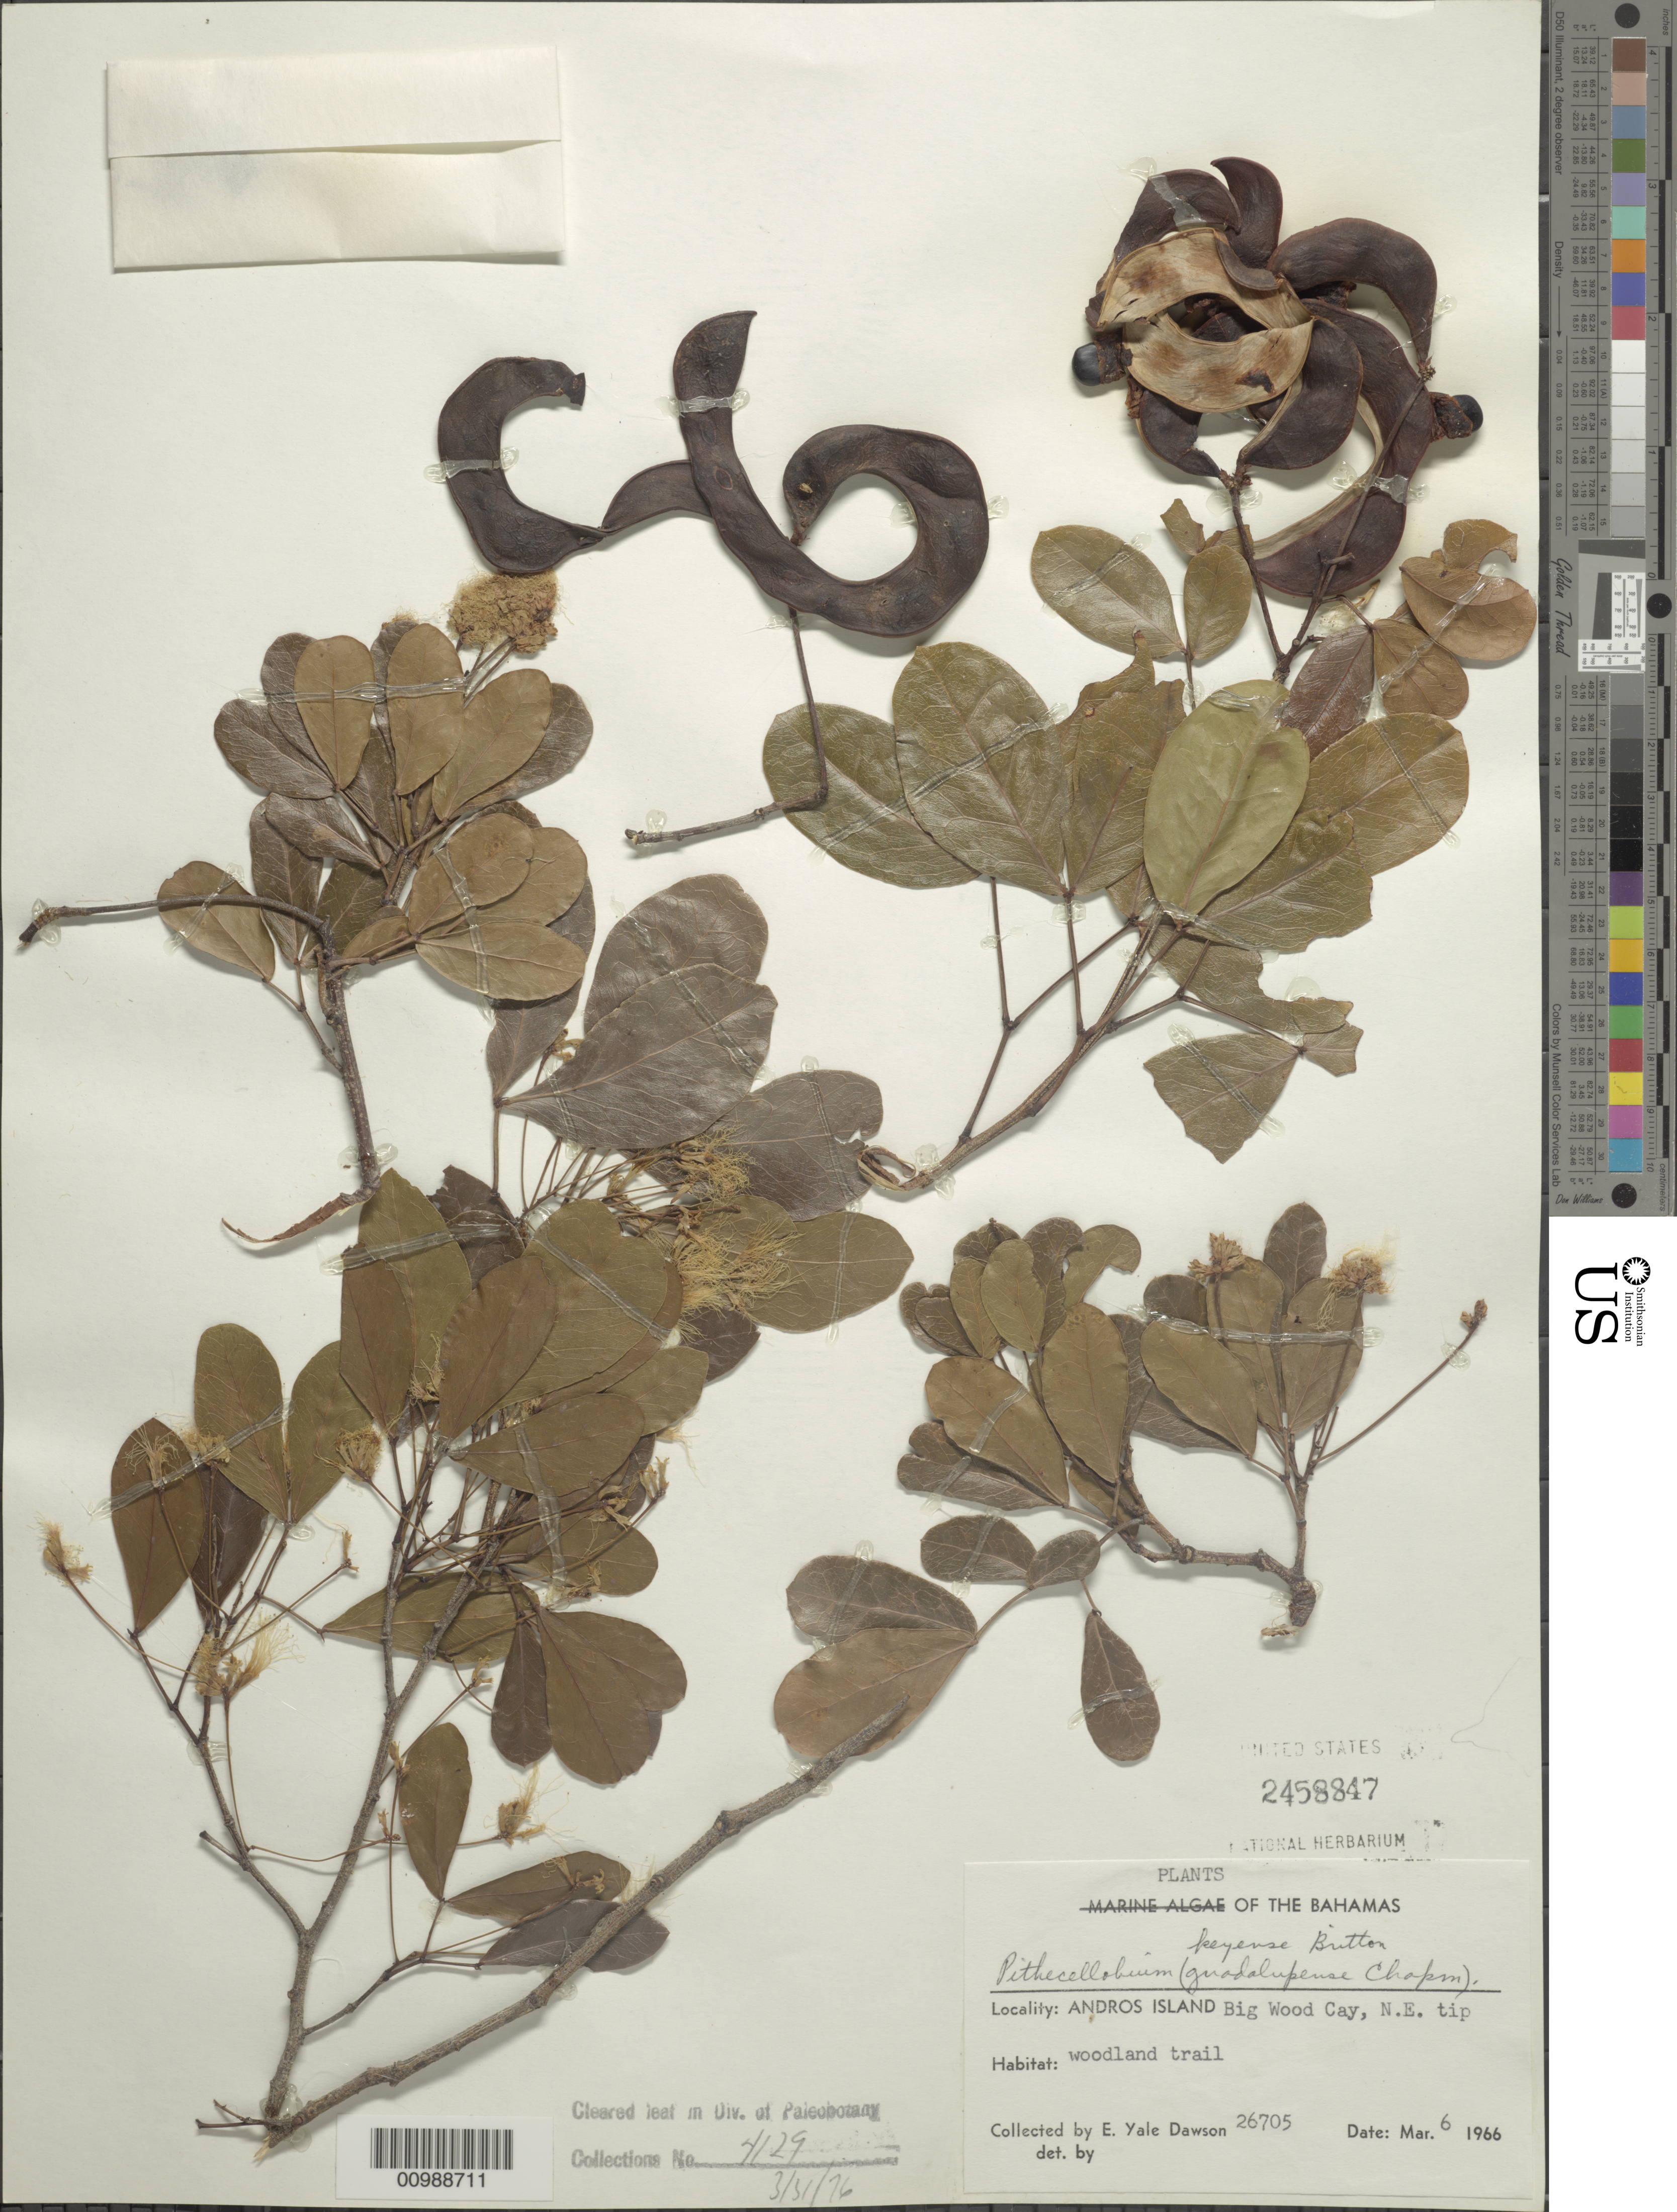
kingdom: Plantae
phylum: Tracheophyta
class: Magnoliopsida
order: Fabales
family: Fabaceae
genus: Pithecellobium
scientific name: Pithecellobium keyense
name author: Britton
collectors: E. Y. Dawson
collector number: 26705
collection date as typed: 06 Mar 1966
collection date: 1966-03-06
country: Bahamas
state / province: South Andros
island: Andros I.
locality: Big Wood Cay, NE tip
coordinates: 0 N, 0 E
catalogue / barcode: US 2458847